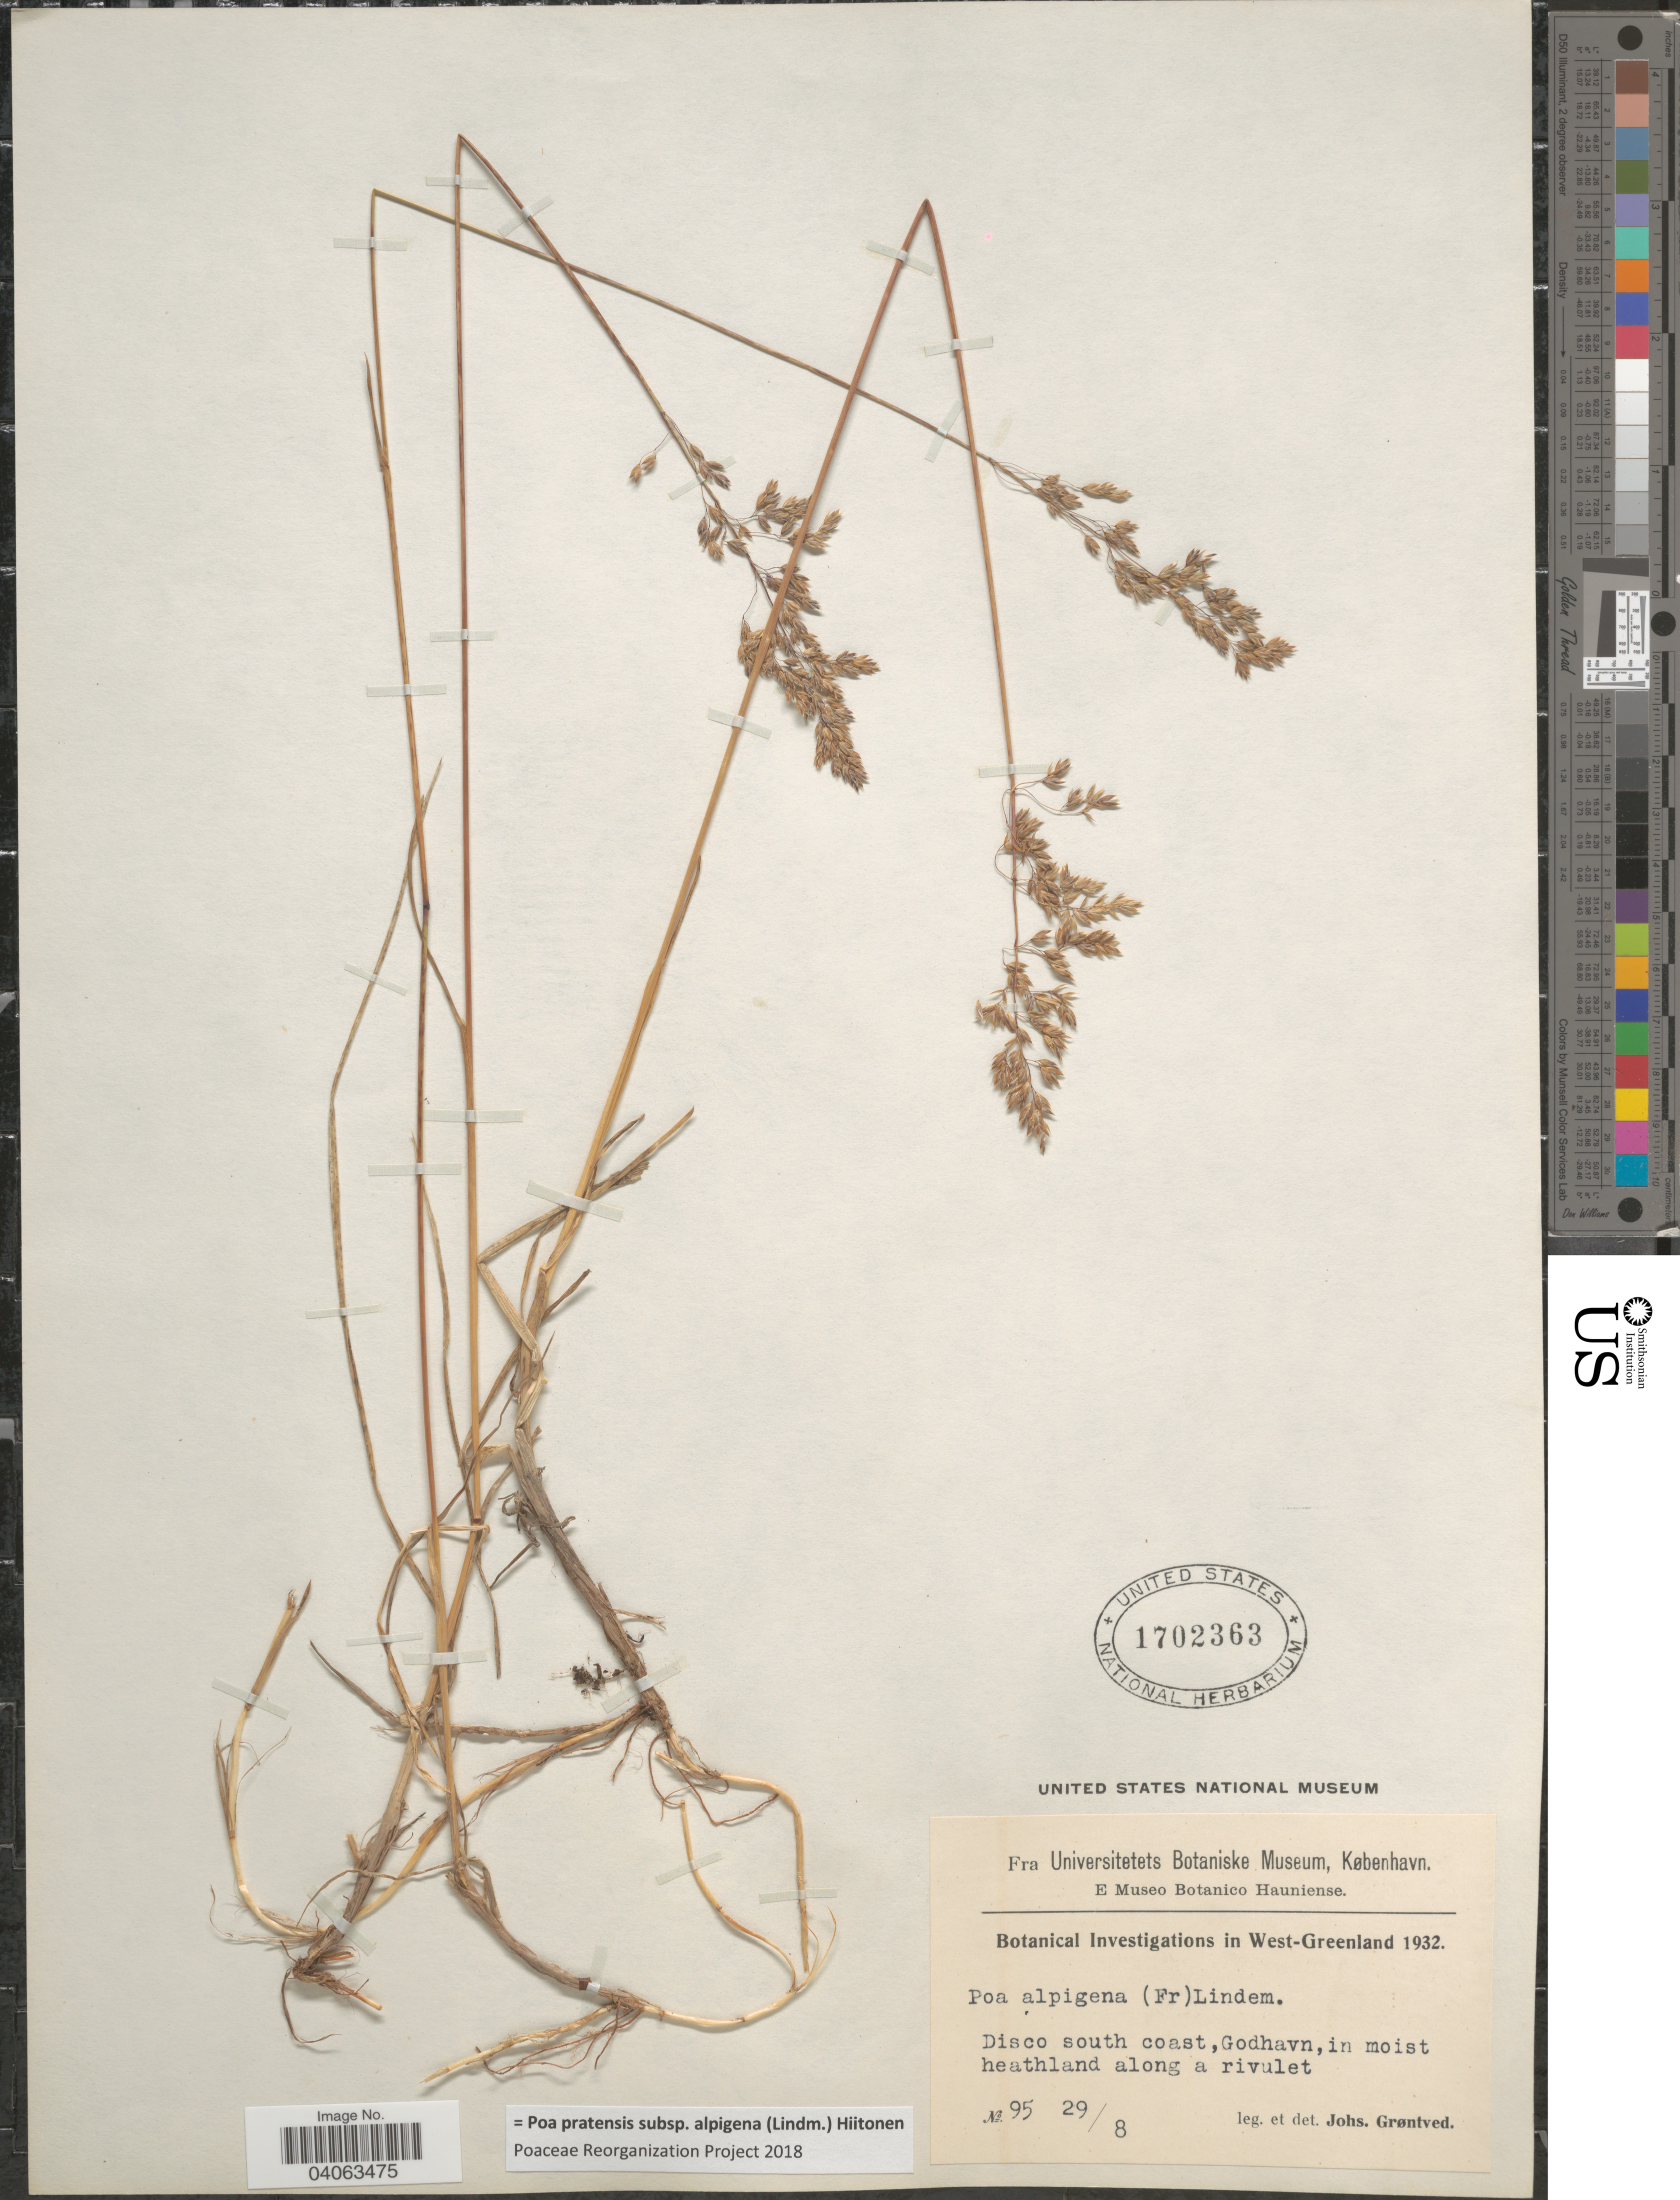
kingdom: Plantae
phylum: Tracheophyta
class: Liliopsida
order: Poales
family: Poaceae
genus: Poa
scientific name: Poa pratensis subsp. alpigena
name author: (Lindm.) Hiitonen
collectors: J. Grøntved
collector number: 95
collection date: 1932-08-29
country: Greenland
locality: West-Greenland. Disco south coast, Godhavn, in moist heathland along a rivulet.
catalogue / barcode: US 1702363